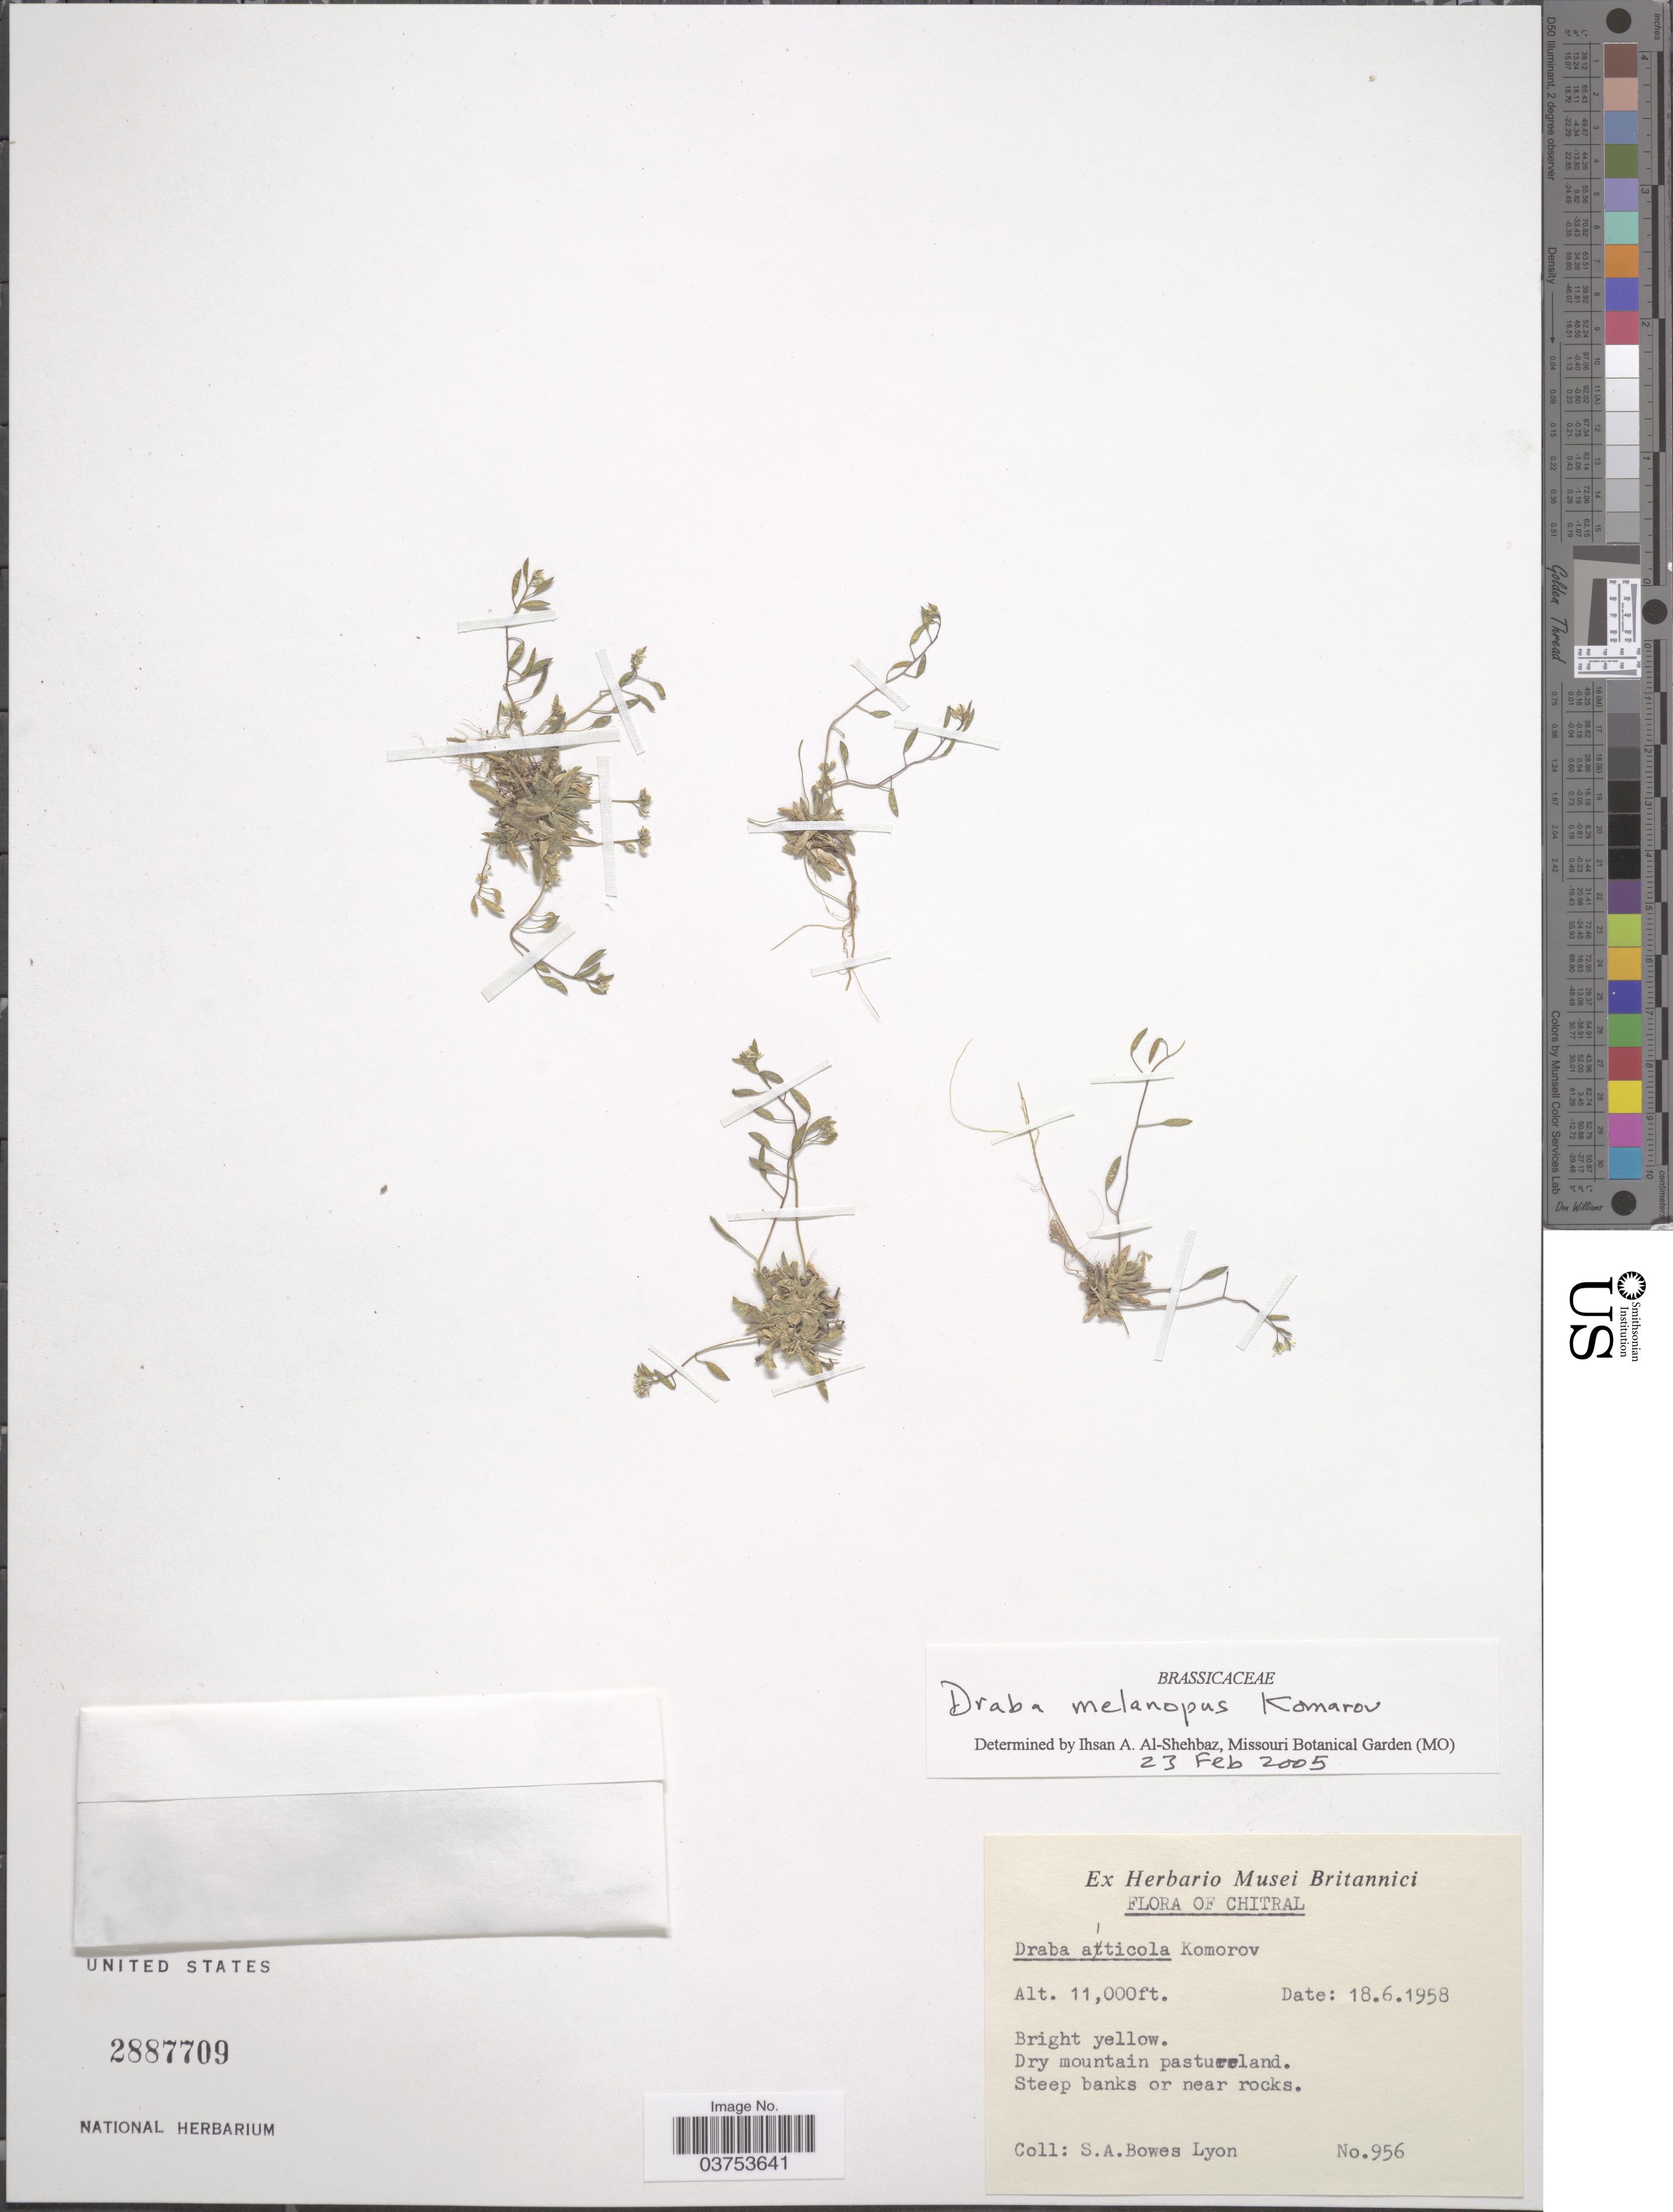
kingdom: Plantae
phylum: Tracheophyta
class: Magnoliopsida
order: Brassicales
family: Brassicaceae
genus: Draba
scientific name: Draba melanopus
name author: Kom.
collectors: S. Bowes Lyon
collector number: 956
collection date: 1958-06-18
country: Pakistan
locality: Chitral. Steep banks or near rocks.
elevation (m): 3353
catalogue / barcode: US 2887709